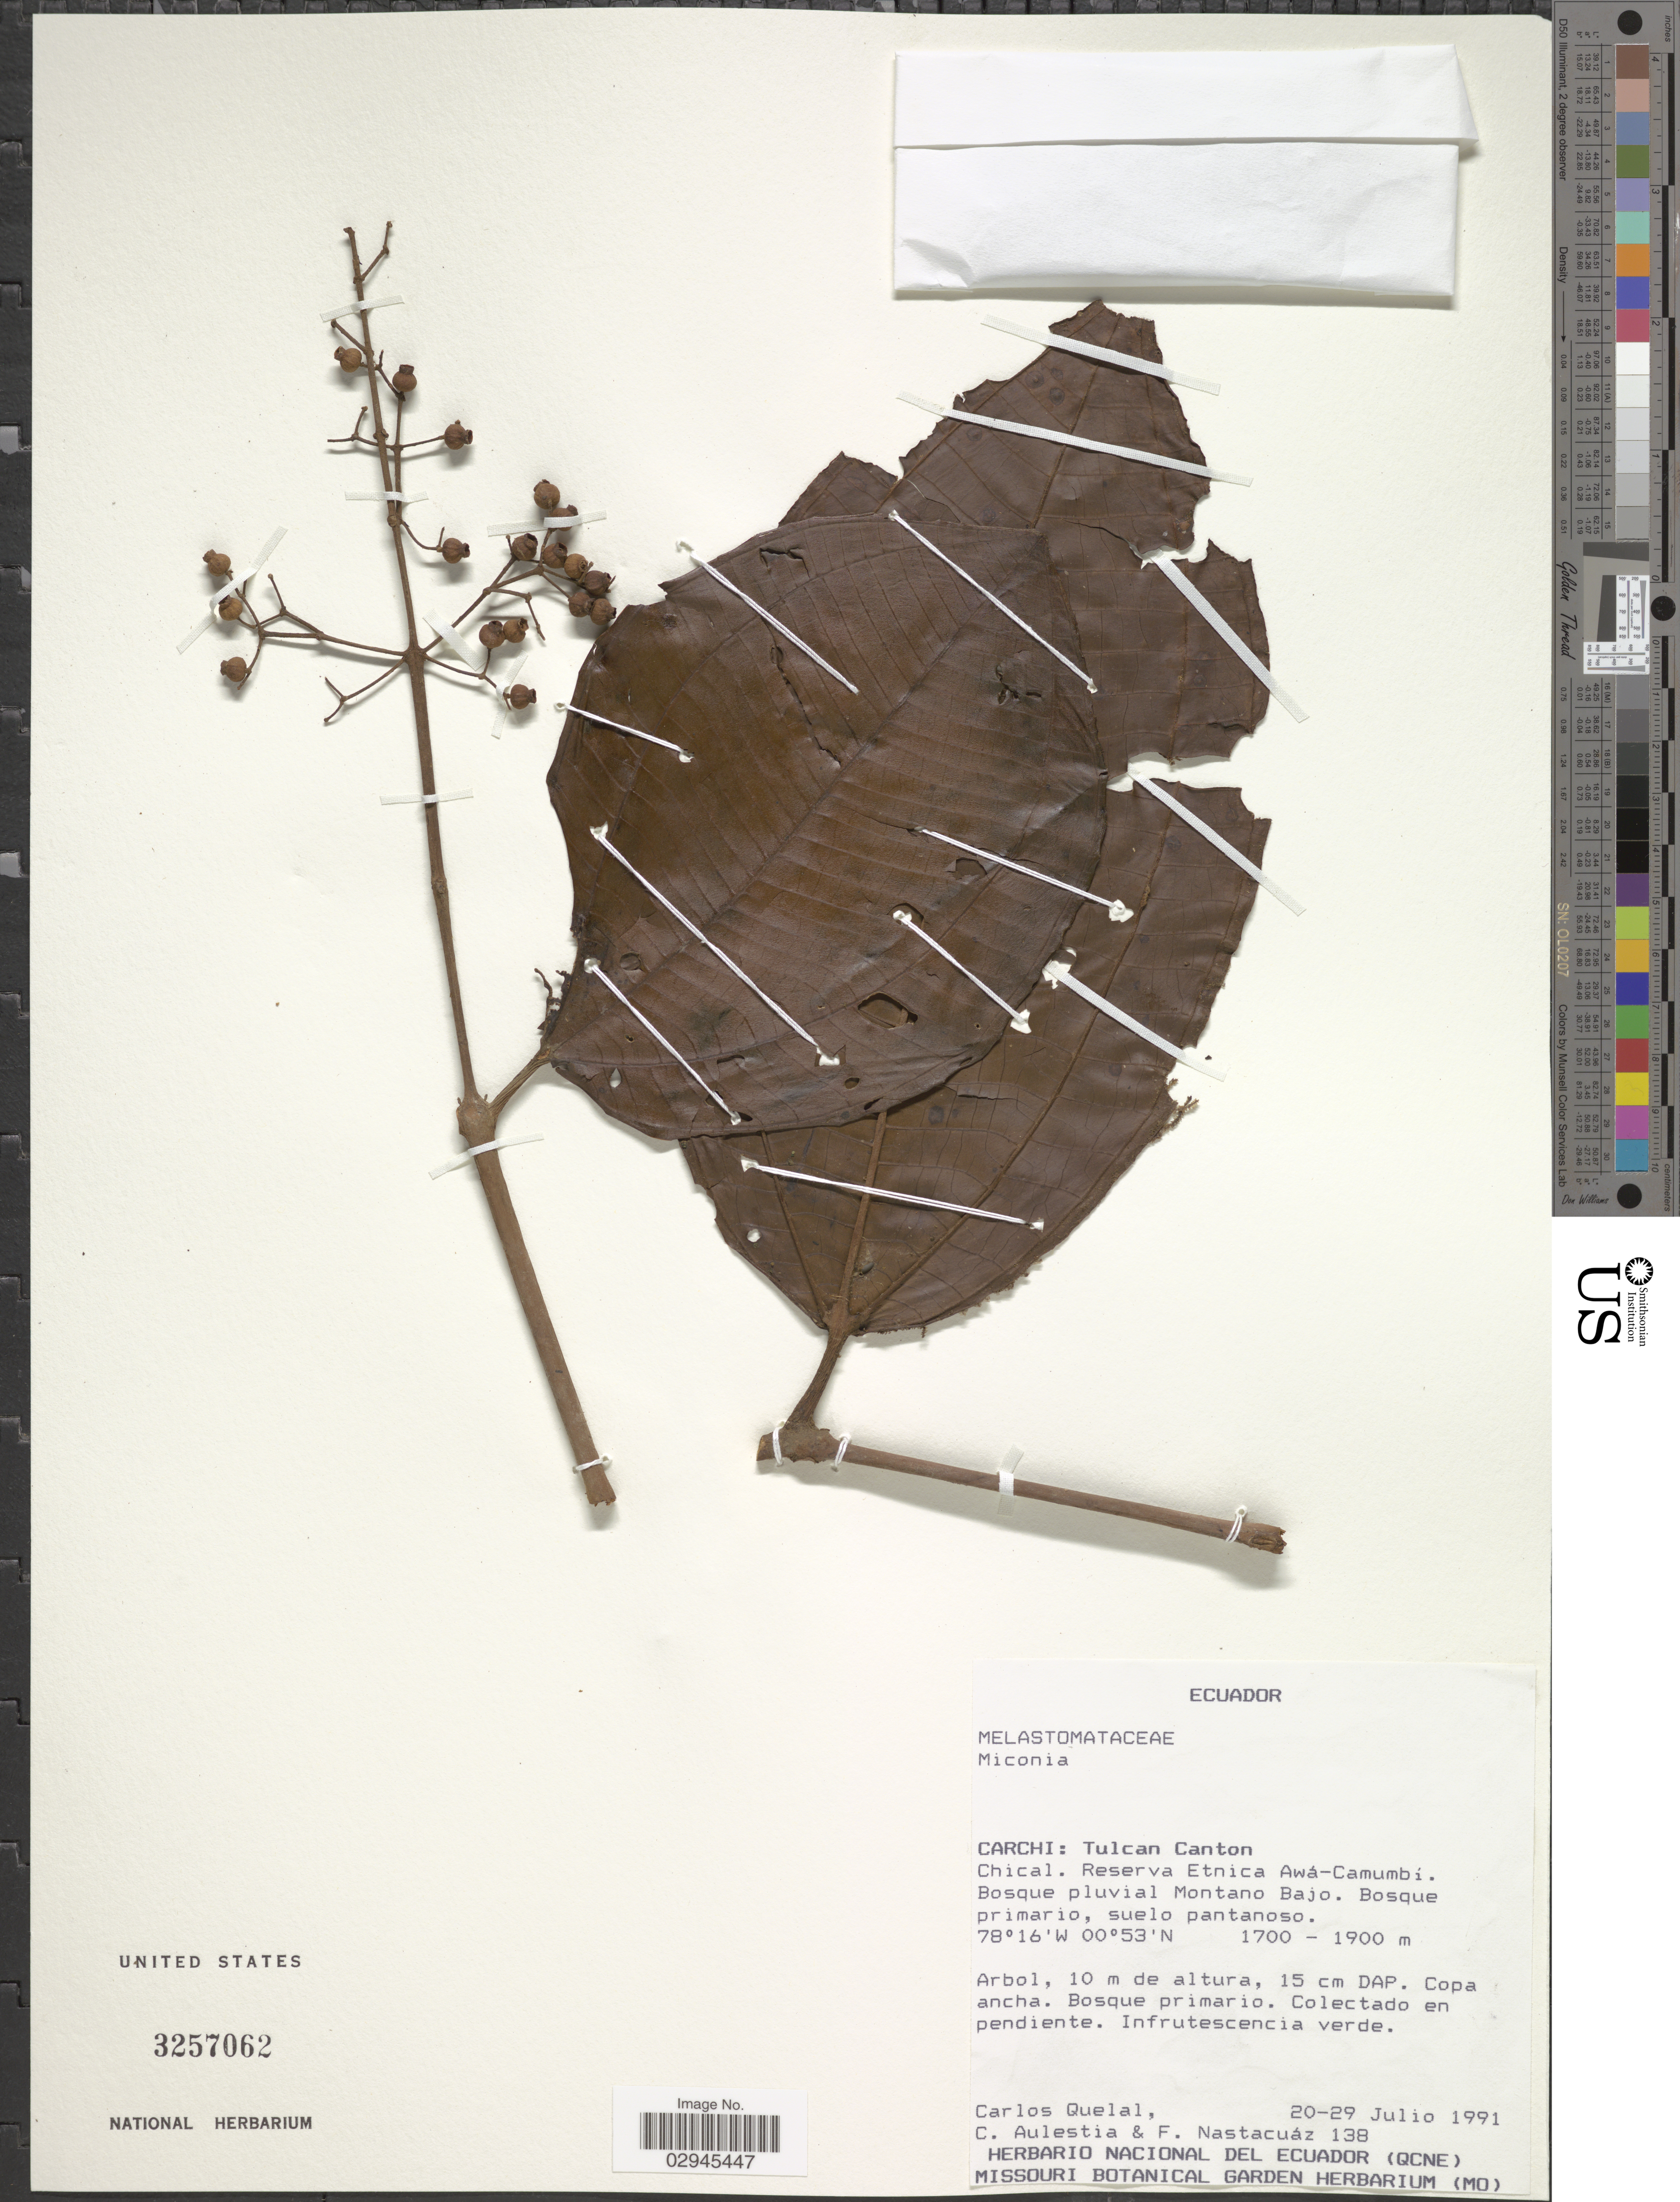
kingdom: Plantae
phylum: Tracheophyta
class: Magnoliopsida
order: Myrtales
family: Melastomataceae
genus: Miconia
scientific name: Miconia sp.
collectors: C. Quelal, C. Aulestia & F. Nastacuáz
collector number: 138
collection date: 1991-07-20/1991-07-27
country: Ecuador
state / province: Carchi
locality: Tulcan Canton. Chical. Reserva Etnica Awá-Camumbi. Bosque pluvial Montano Bajo.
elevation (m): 1700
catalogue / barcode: US 3257062